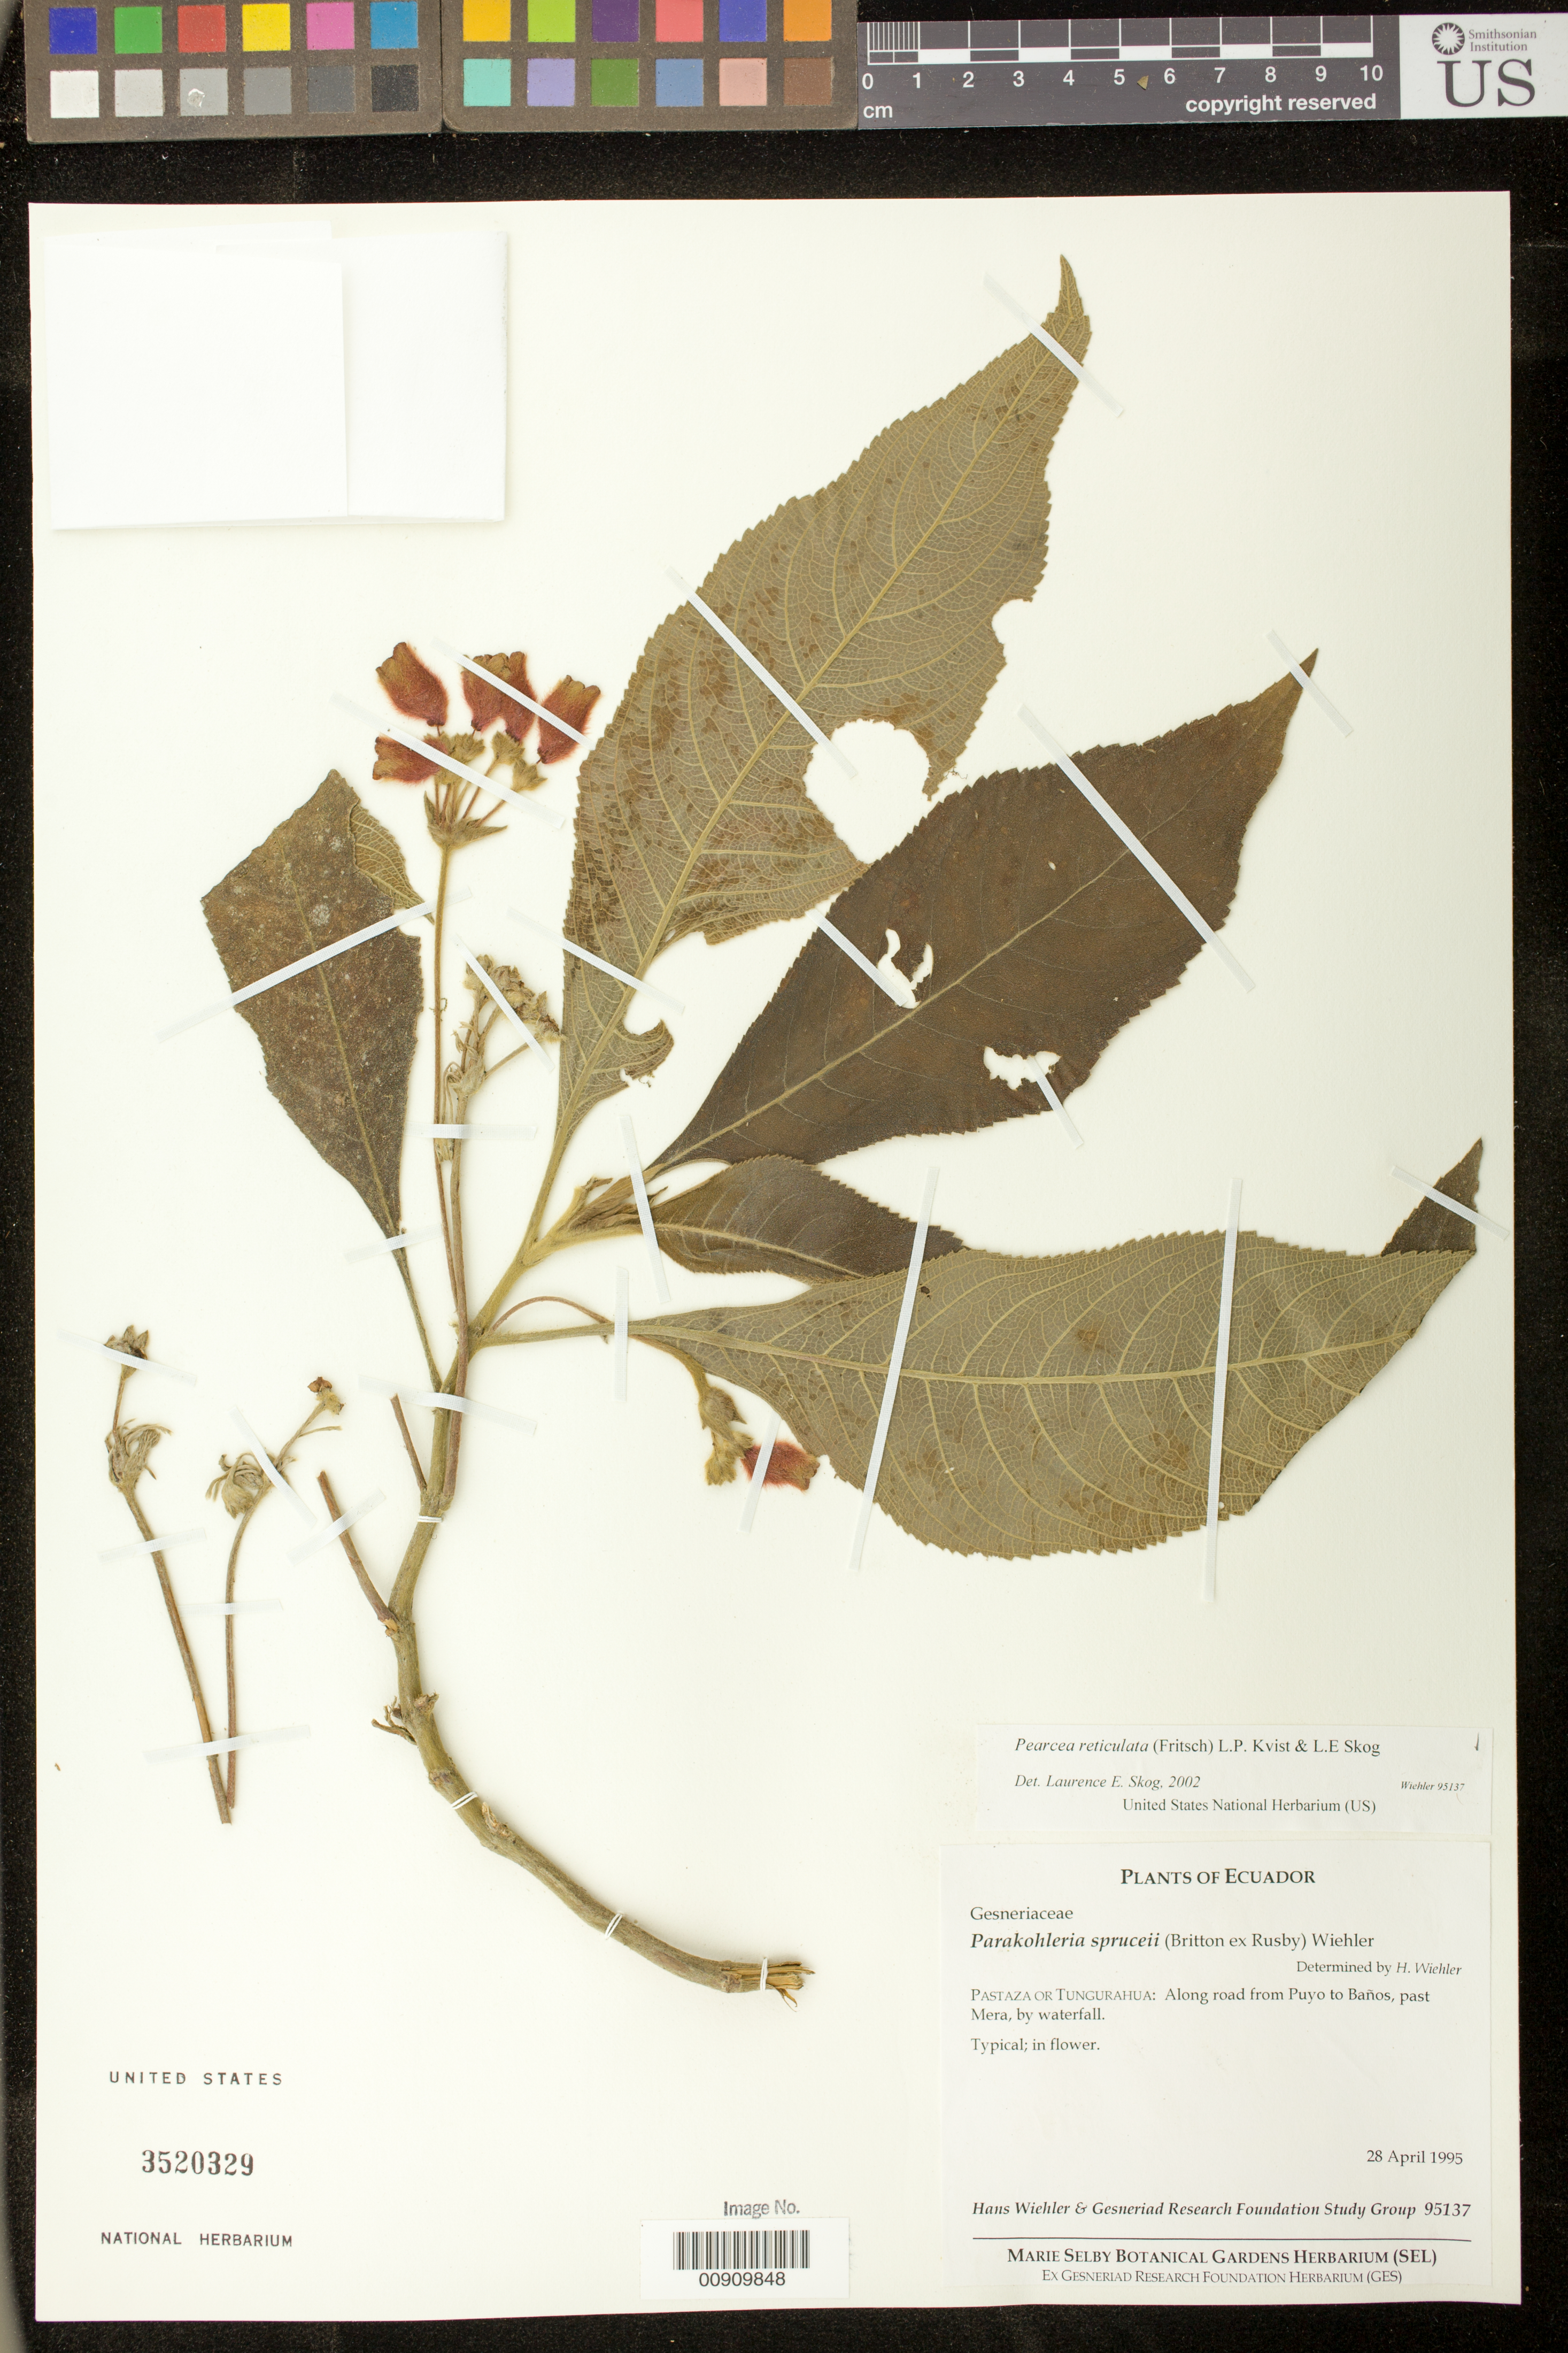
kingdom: Plantae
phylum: Tracheophyta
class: Magnoliopsida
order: Lamiales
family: Gesneriaceae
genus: Pearcea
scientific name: Pearcea reticulata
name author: (Fritsch) L.P. Kvist & L.E. Skog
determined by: Skog, Laurence E.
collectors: H. J. Wiehler & GRF Study Group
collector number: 95137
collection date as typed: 28 Apr 1995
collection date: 1995-04-28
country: Ecuador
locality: Pastaza or Tungurahua: along road from Puyo to Baños, past Mera, by waterfall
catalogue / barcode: US 3520329